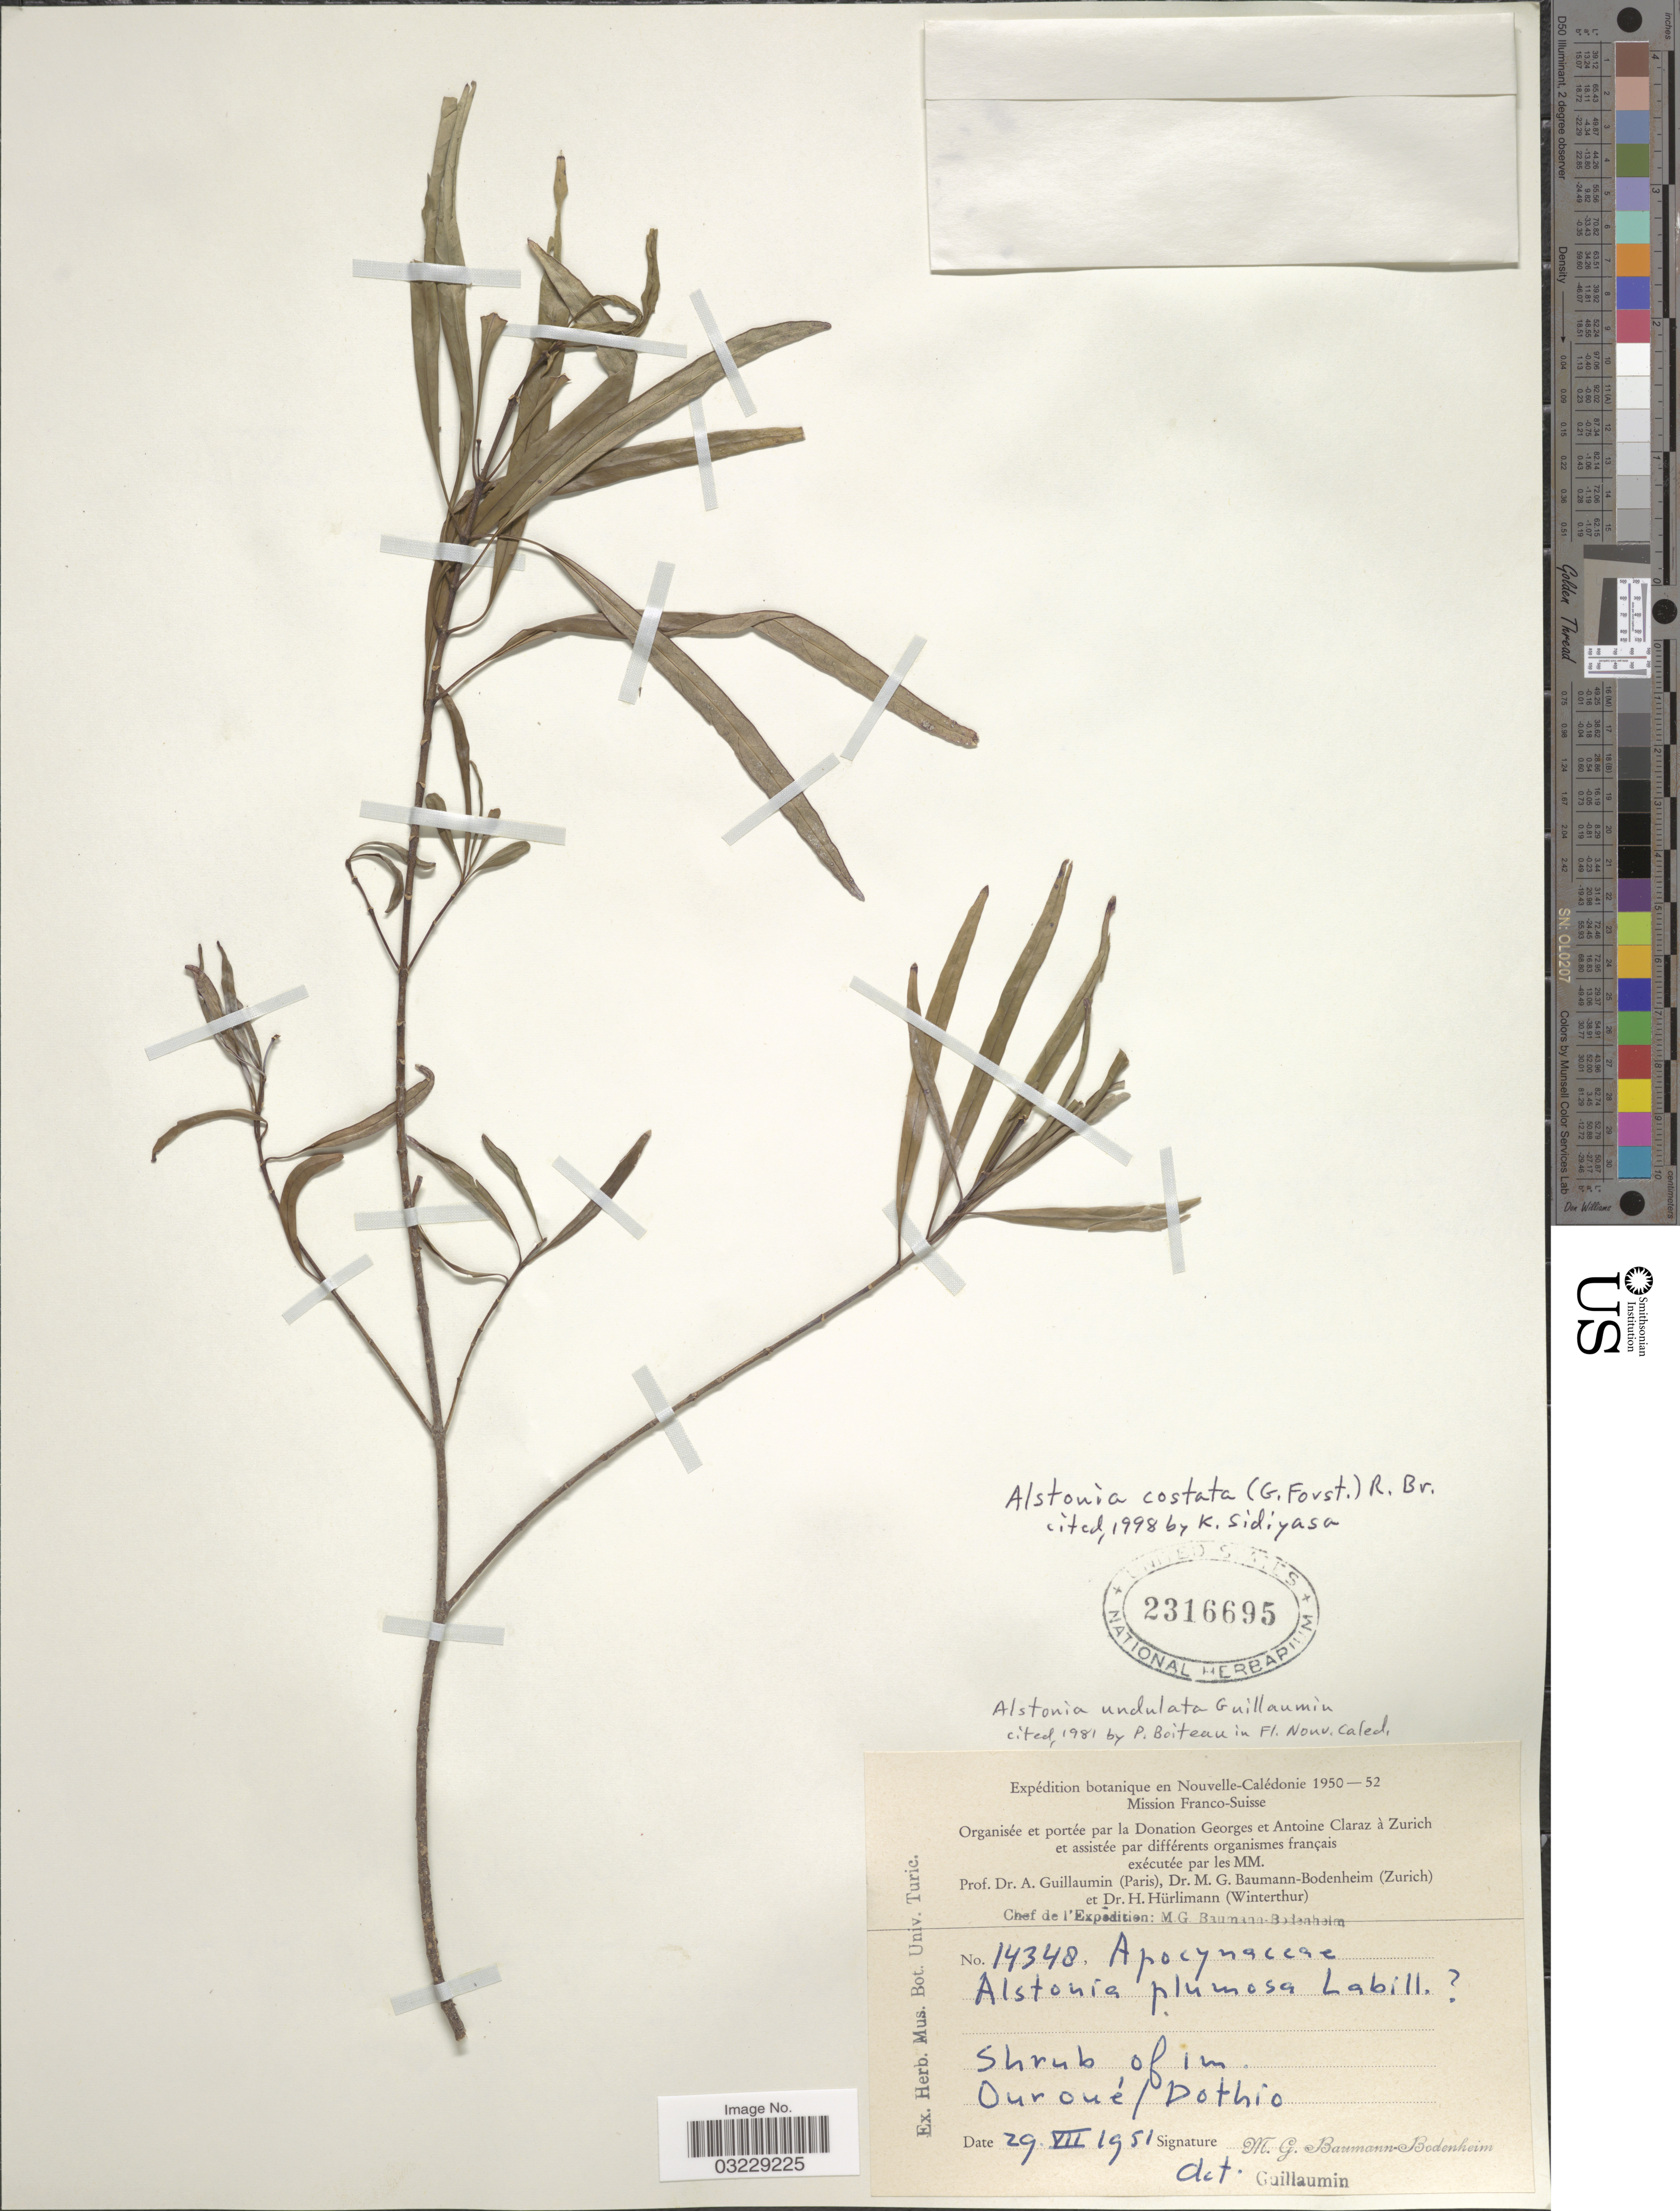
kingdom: Plantae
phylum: Tracheophyta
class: Magnoliopsida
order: Gentianales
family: Apocynaceae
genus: Alstonia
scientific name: Alstonia costata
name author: (G. Forst.) R. Br.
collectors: M. G. Baumann-Bodenheim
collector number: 14348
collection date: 1951-07-29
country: New Caledonia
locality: Ouroué/ Dothio.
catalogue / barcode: US 2316695